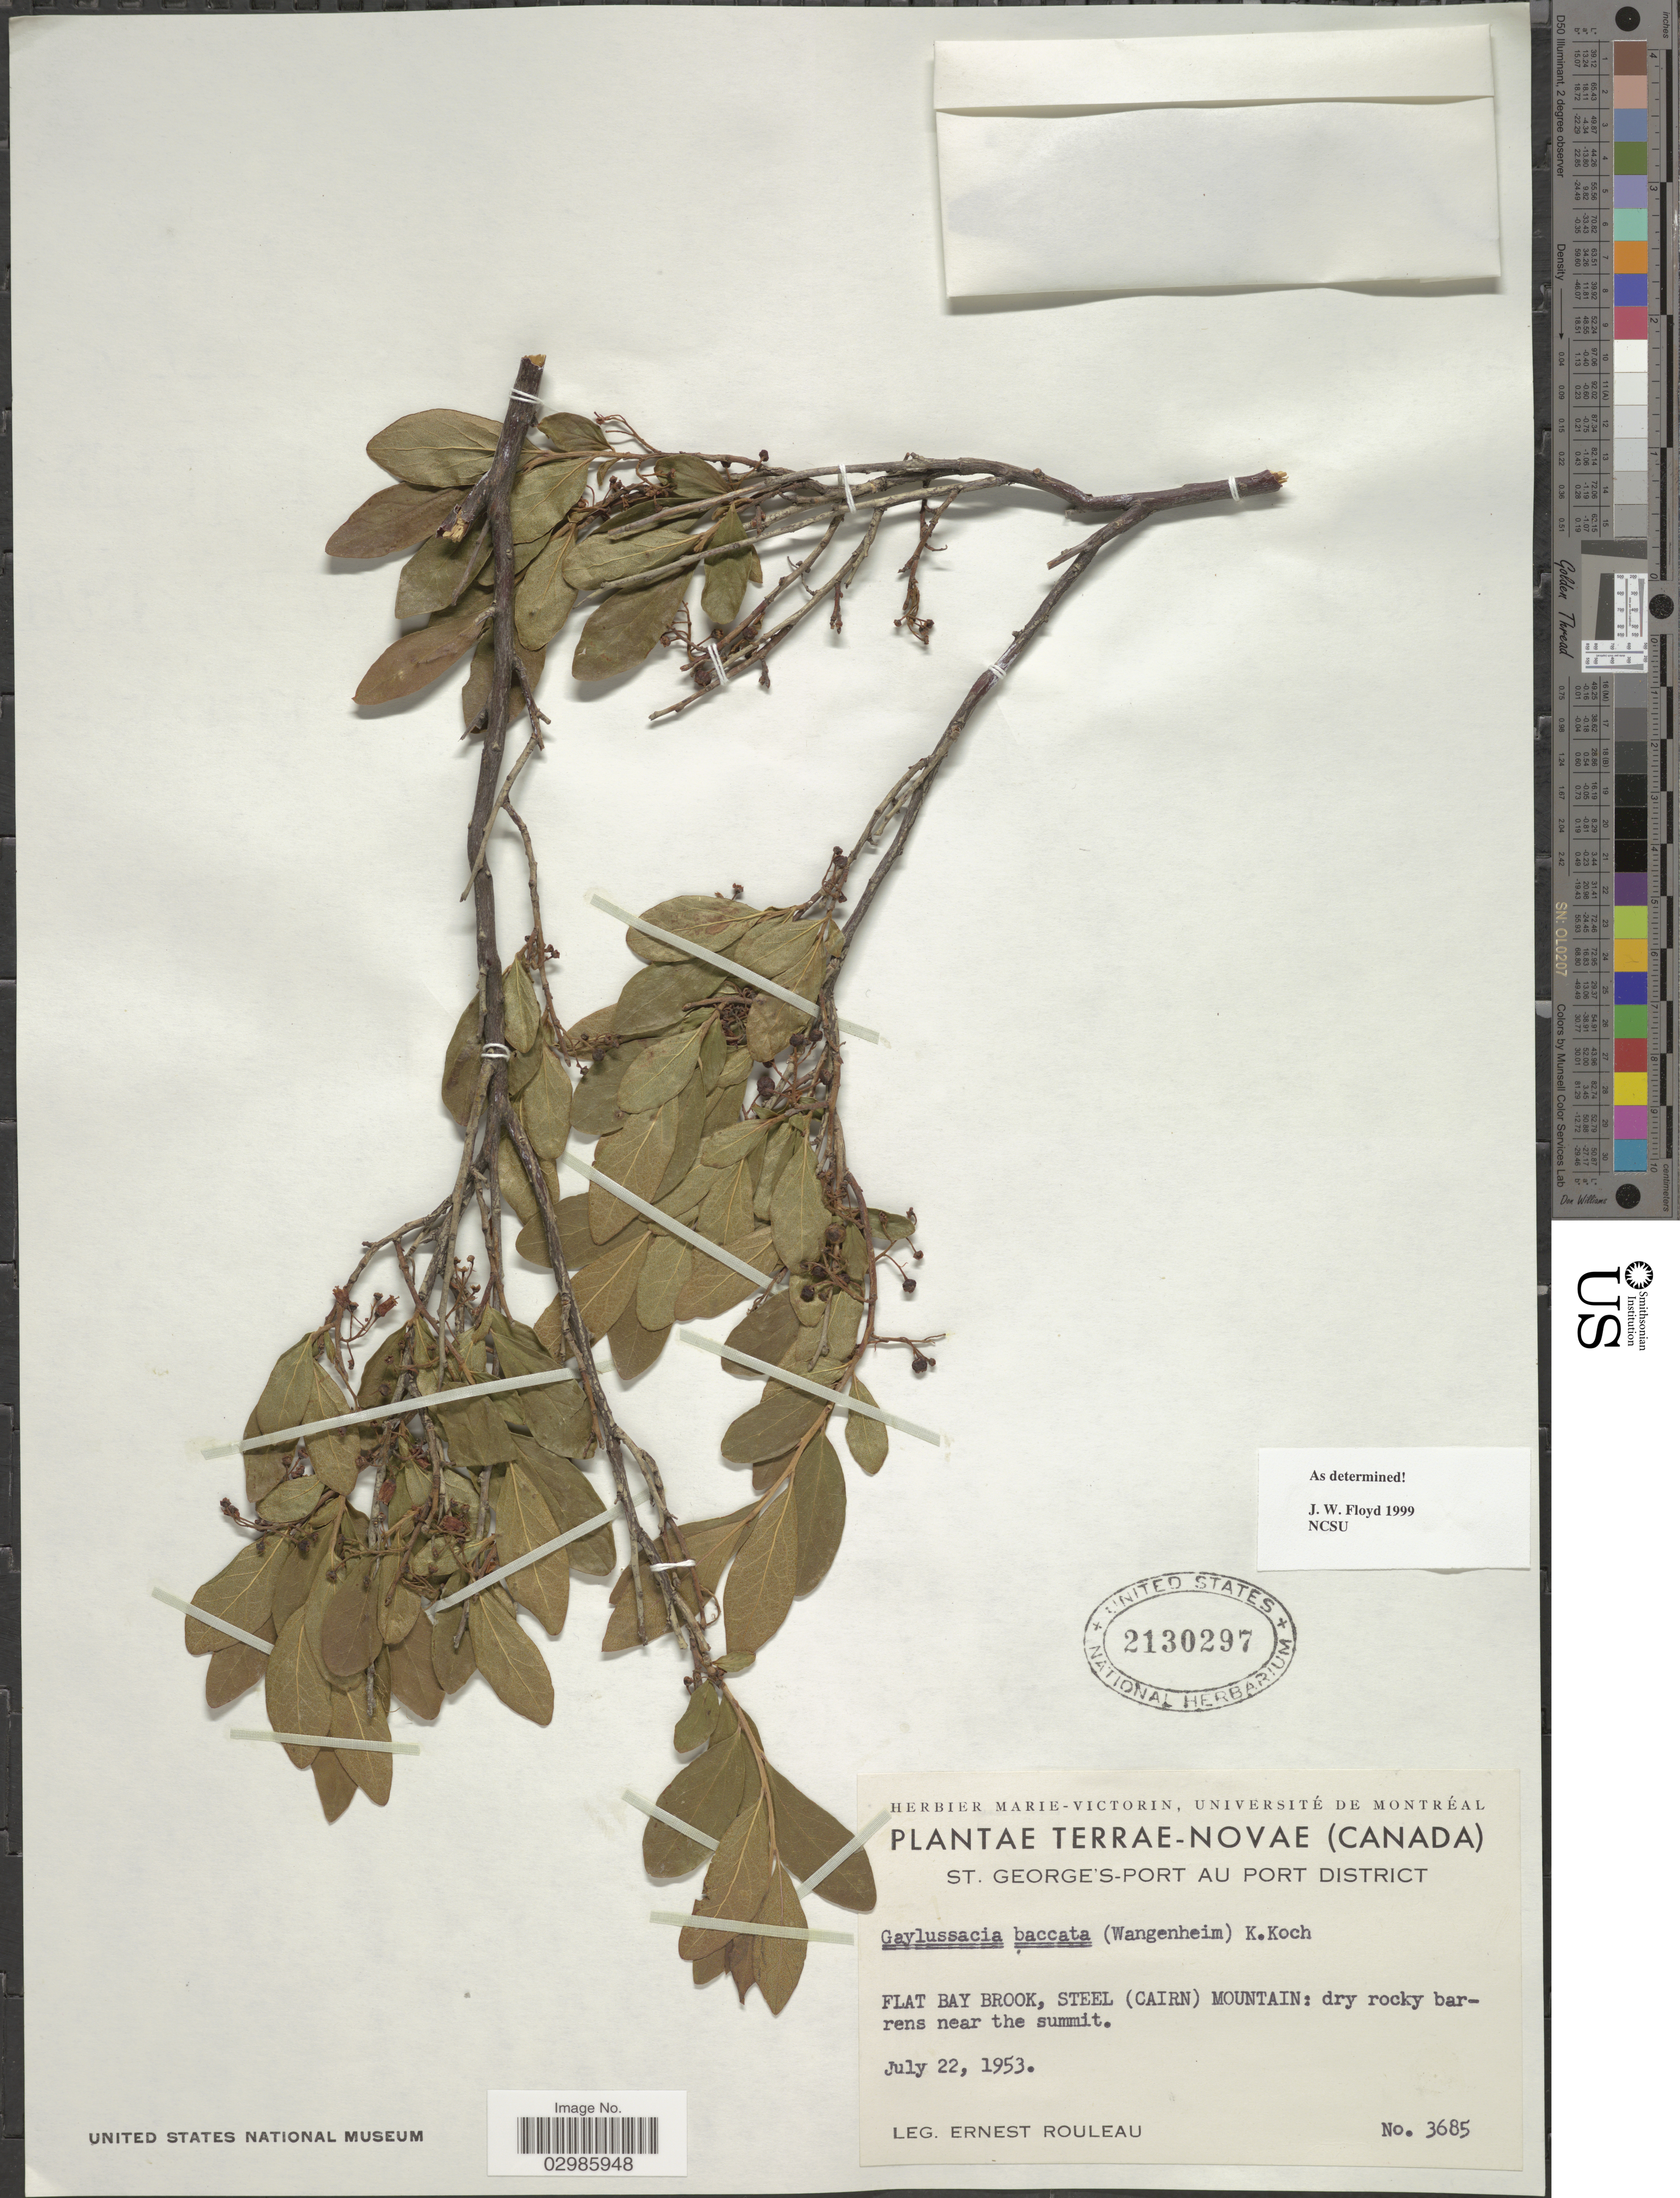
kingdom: Plantae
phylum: Tracheophyta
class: Magnoliopsida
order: Ericales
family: Ericaceae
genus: Gaylussacia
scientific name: Gaylussacia baccata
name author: (Wangenh.) K. Koch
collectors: J. Rouleau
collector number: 3685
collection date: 1953-07-22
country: Canada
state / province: Newfoundland and Labrador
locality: Terrae-Novae. St. George's-Port Au Port District. Flat Bay Brook, Steel (Cairn) Mountain: dry rocky barrens near the summit.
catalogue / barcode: US 2130297